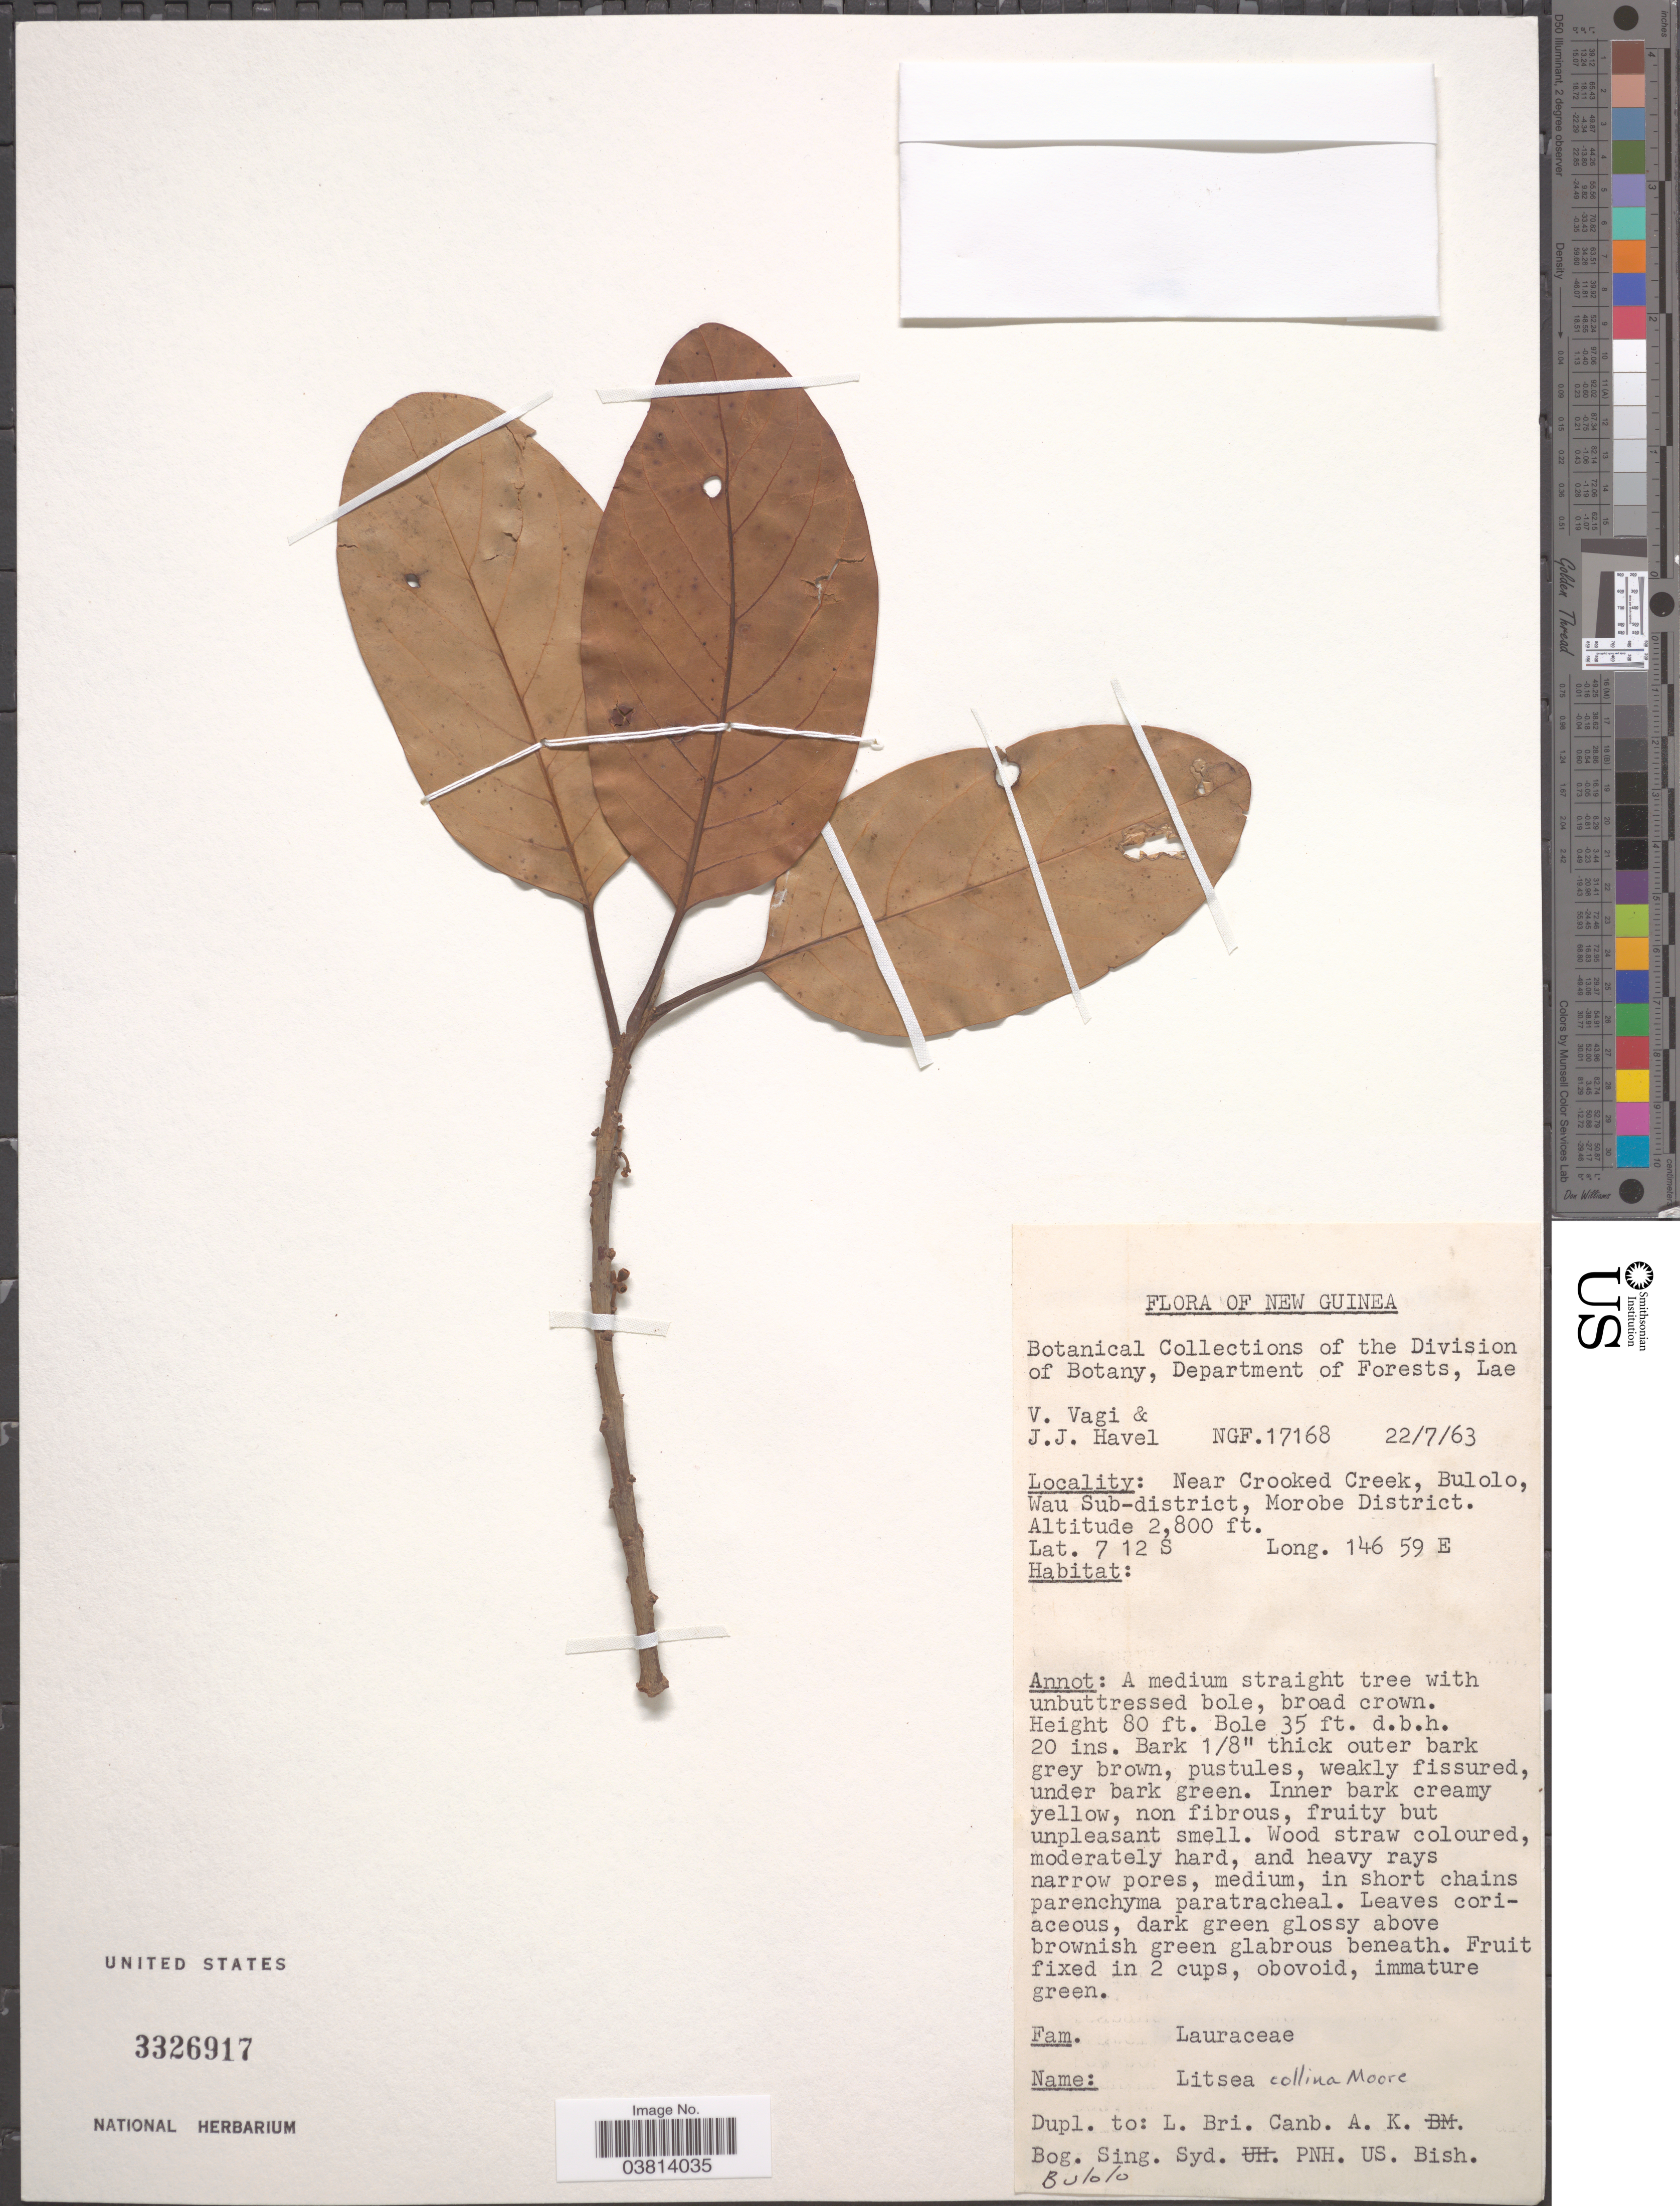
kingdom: Plantae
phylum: Tracheophyta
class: Magnoliopsida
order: Laurales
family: Lauraceae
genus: Litsea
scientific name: Litsea collina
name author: S. Moore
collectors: V. Vagi & J. Havel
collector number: NGF17168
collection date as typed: Transcribed d/m/y: 22/7/63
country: Papua New Guinea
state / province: Morobe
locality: New Guinea. Near Crooked Creek, Bulolo Wau Sub-district, Morobe District.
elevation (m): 853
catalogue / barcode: US 3326917